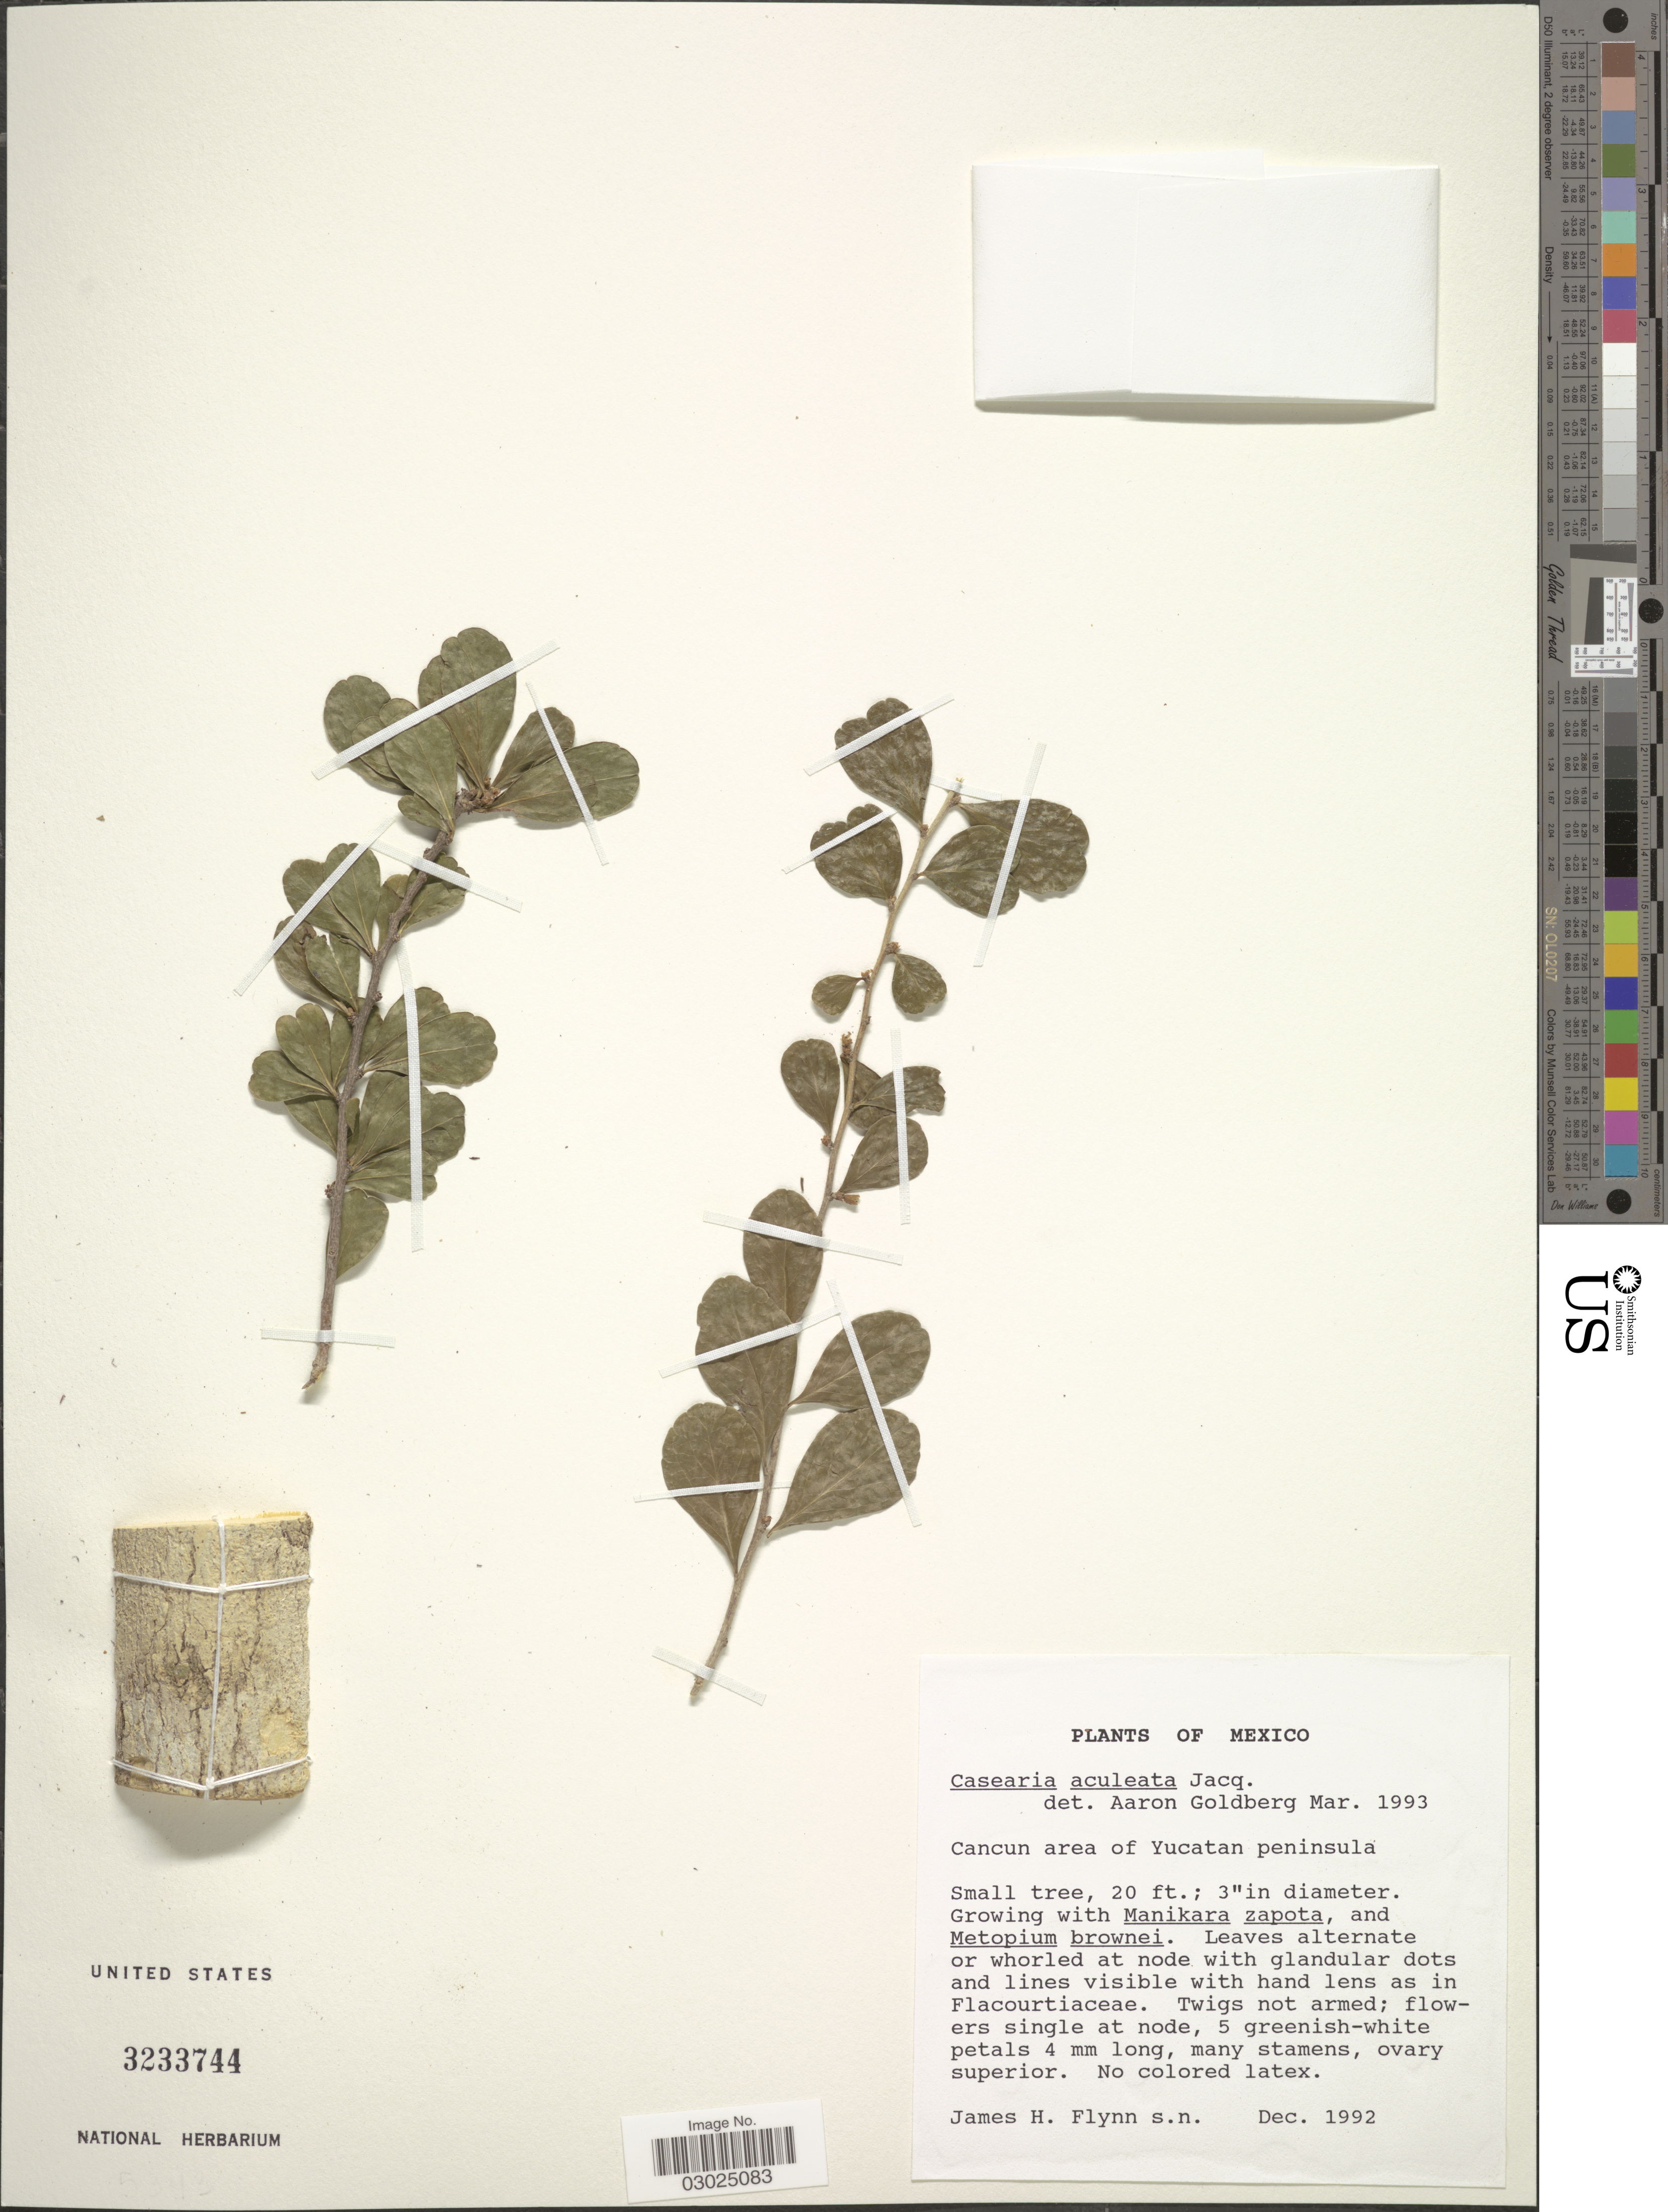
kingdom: Plantae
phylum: Tracheophyta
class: Magnoliopsida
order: Malpighiales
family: Salicaceae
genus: Casearia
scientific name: Casearia aculeata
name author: Jacq.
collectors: J. Flynn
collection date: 1992-12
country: Mexico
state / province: Yucatán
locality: Cancun area of Yucatan peninsula.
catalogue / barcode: US 3233744